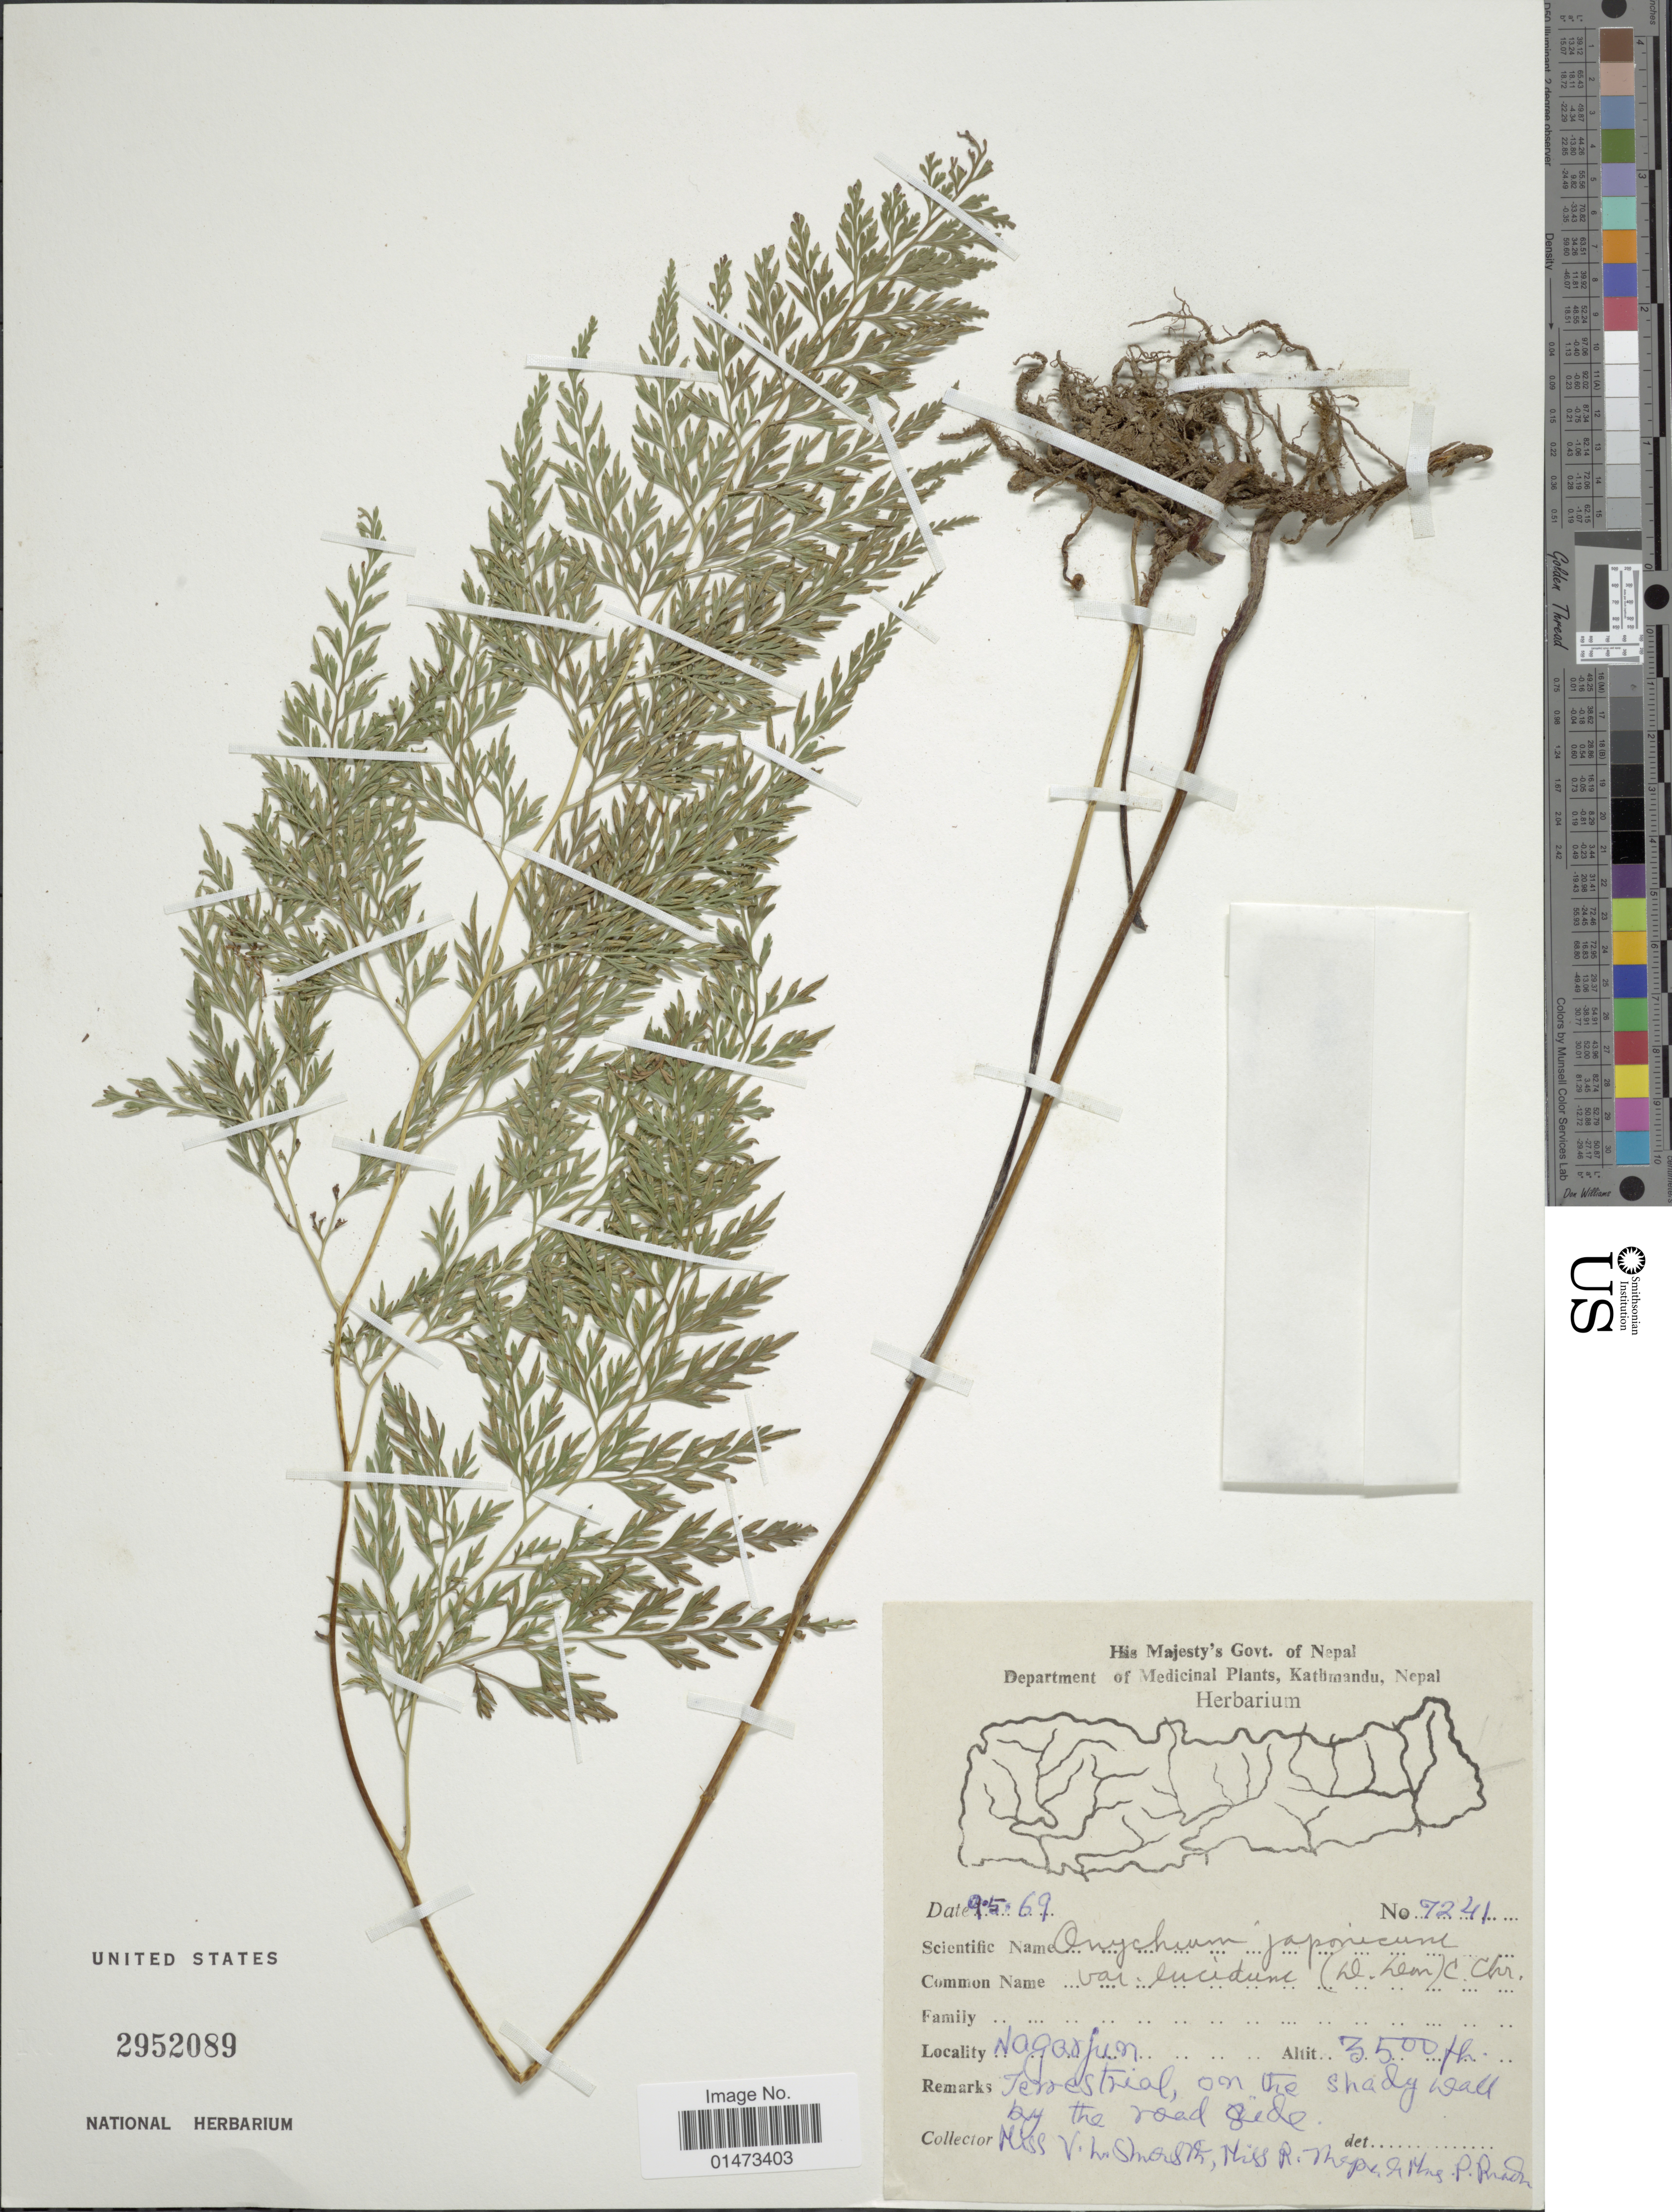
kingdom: Plantae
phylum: Tracheophyta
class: Polypodiopsida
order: Polypodiales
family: Pteridaceae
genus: Onychium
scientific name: Onychium lucidum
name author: (D. Don) Spreng.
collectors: V. Shrestha, R. Thapa & P. Pradhan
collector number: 7241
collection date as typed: Transcribed d/m/y: 9/5/69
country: Nepal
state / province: Province No. 3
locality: Nagarjun, on the shady wall by the road side.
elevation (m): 1067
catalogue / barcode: US 2952089